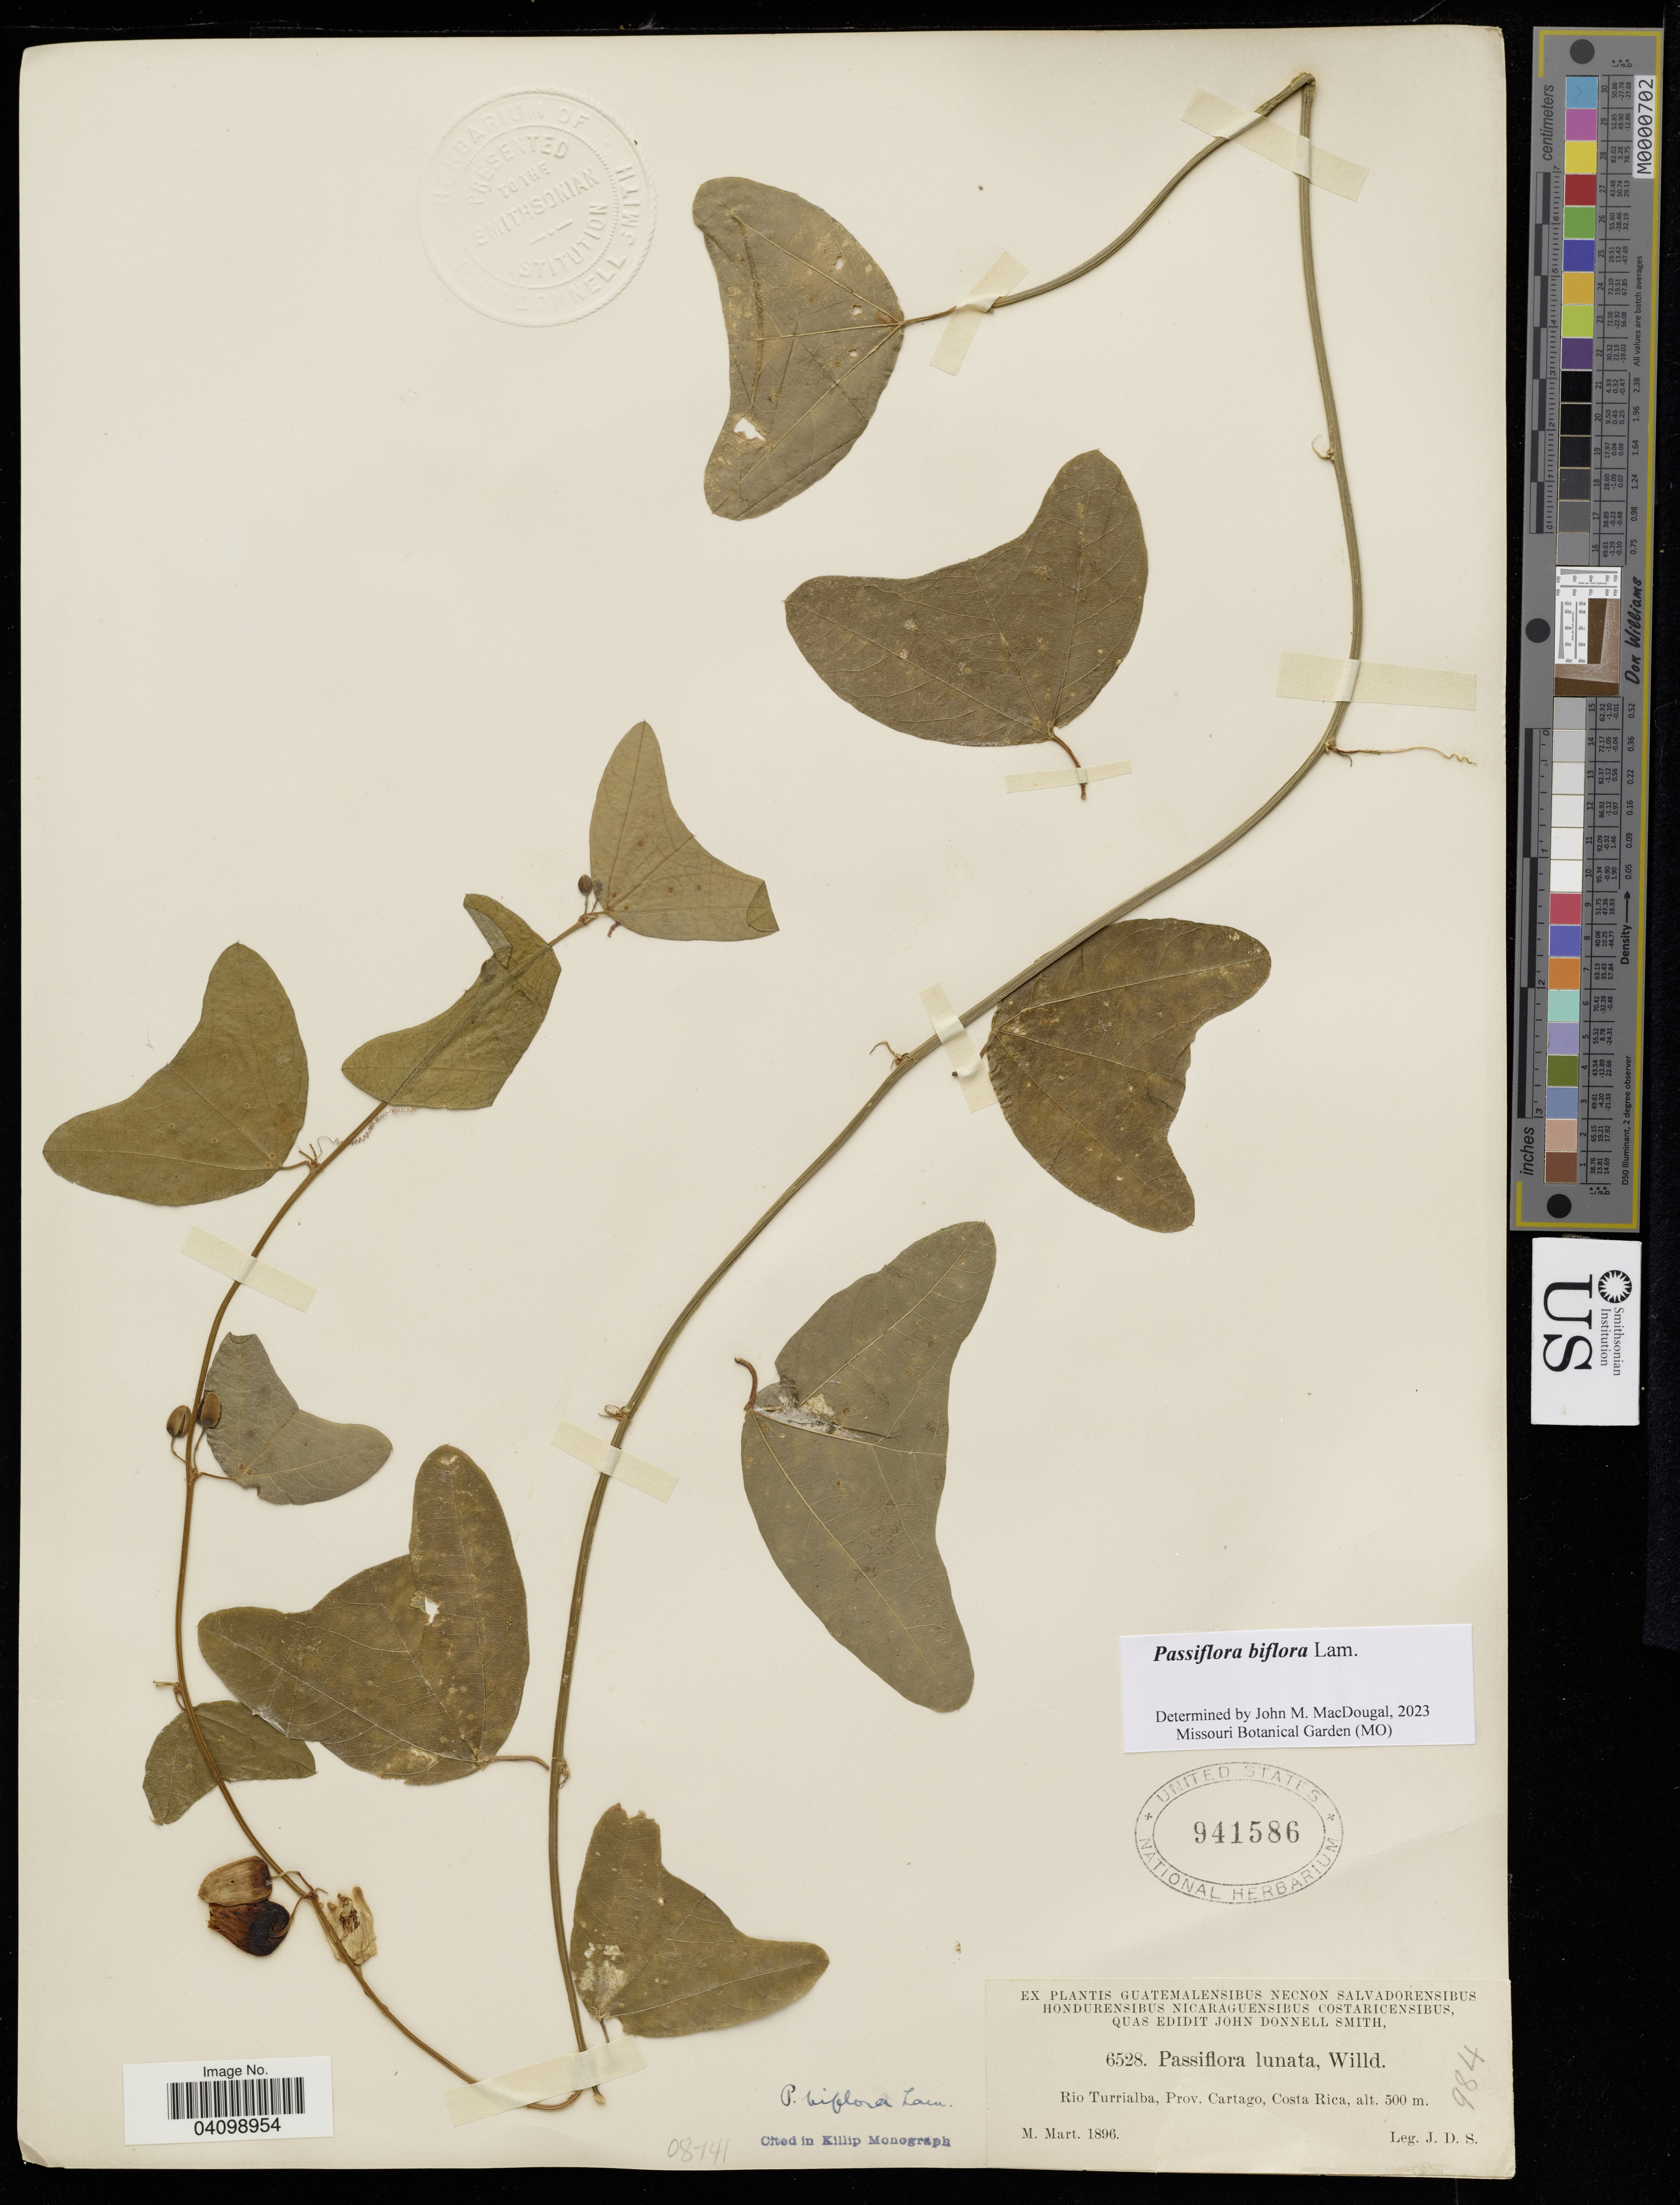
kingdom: Plantae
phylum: Tracheophyta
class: Magnoliopsida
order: Malpighiales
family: Passifloraceae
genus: Passiflora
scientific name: Passiflora biflora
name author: Lam.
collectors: J. Smith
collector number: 6528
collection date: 1896-03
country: Costa Rica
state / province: Cartago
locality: Rio Turrialba.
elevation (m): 500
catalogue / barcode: US 941586